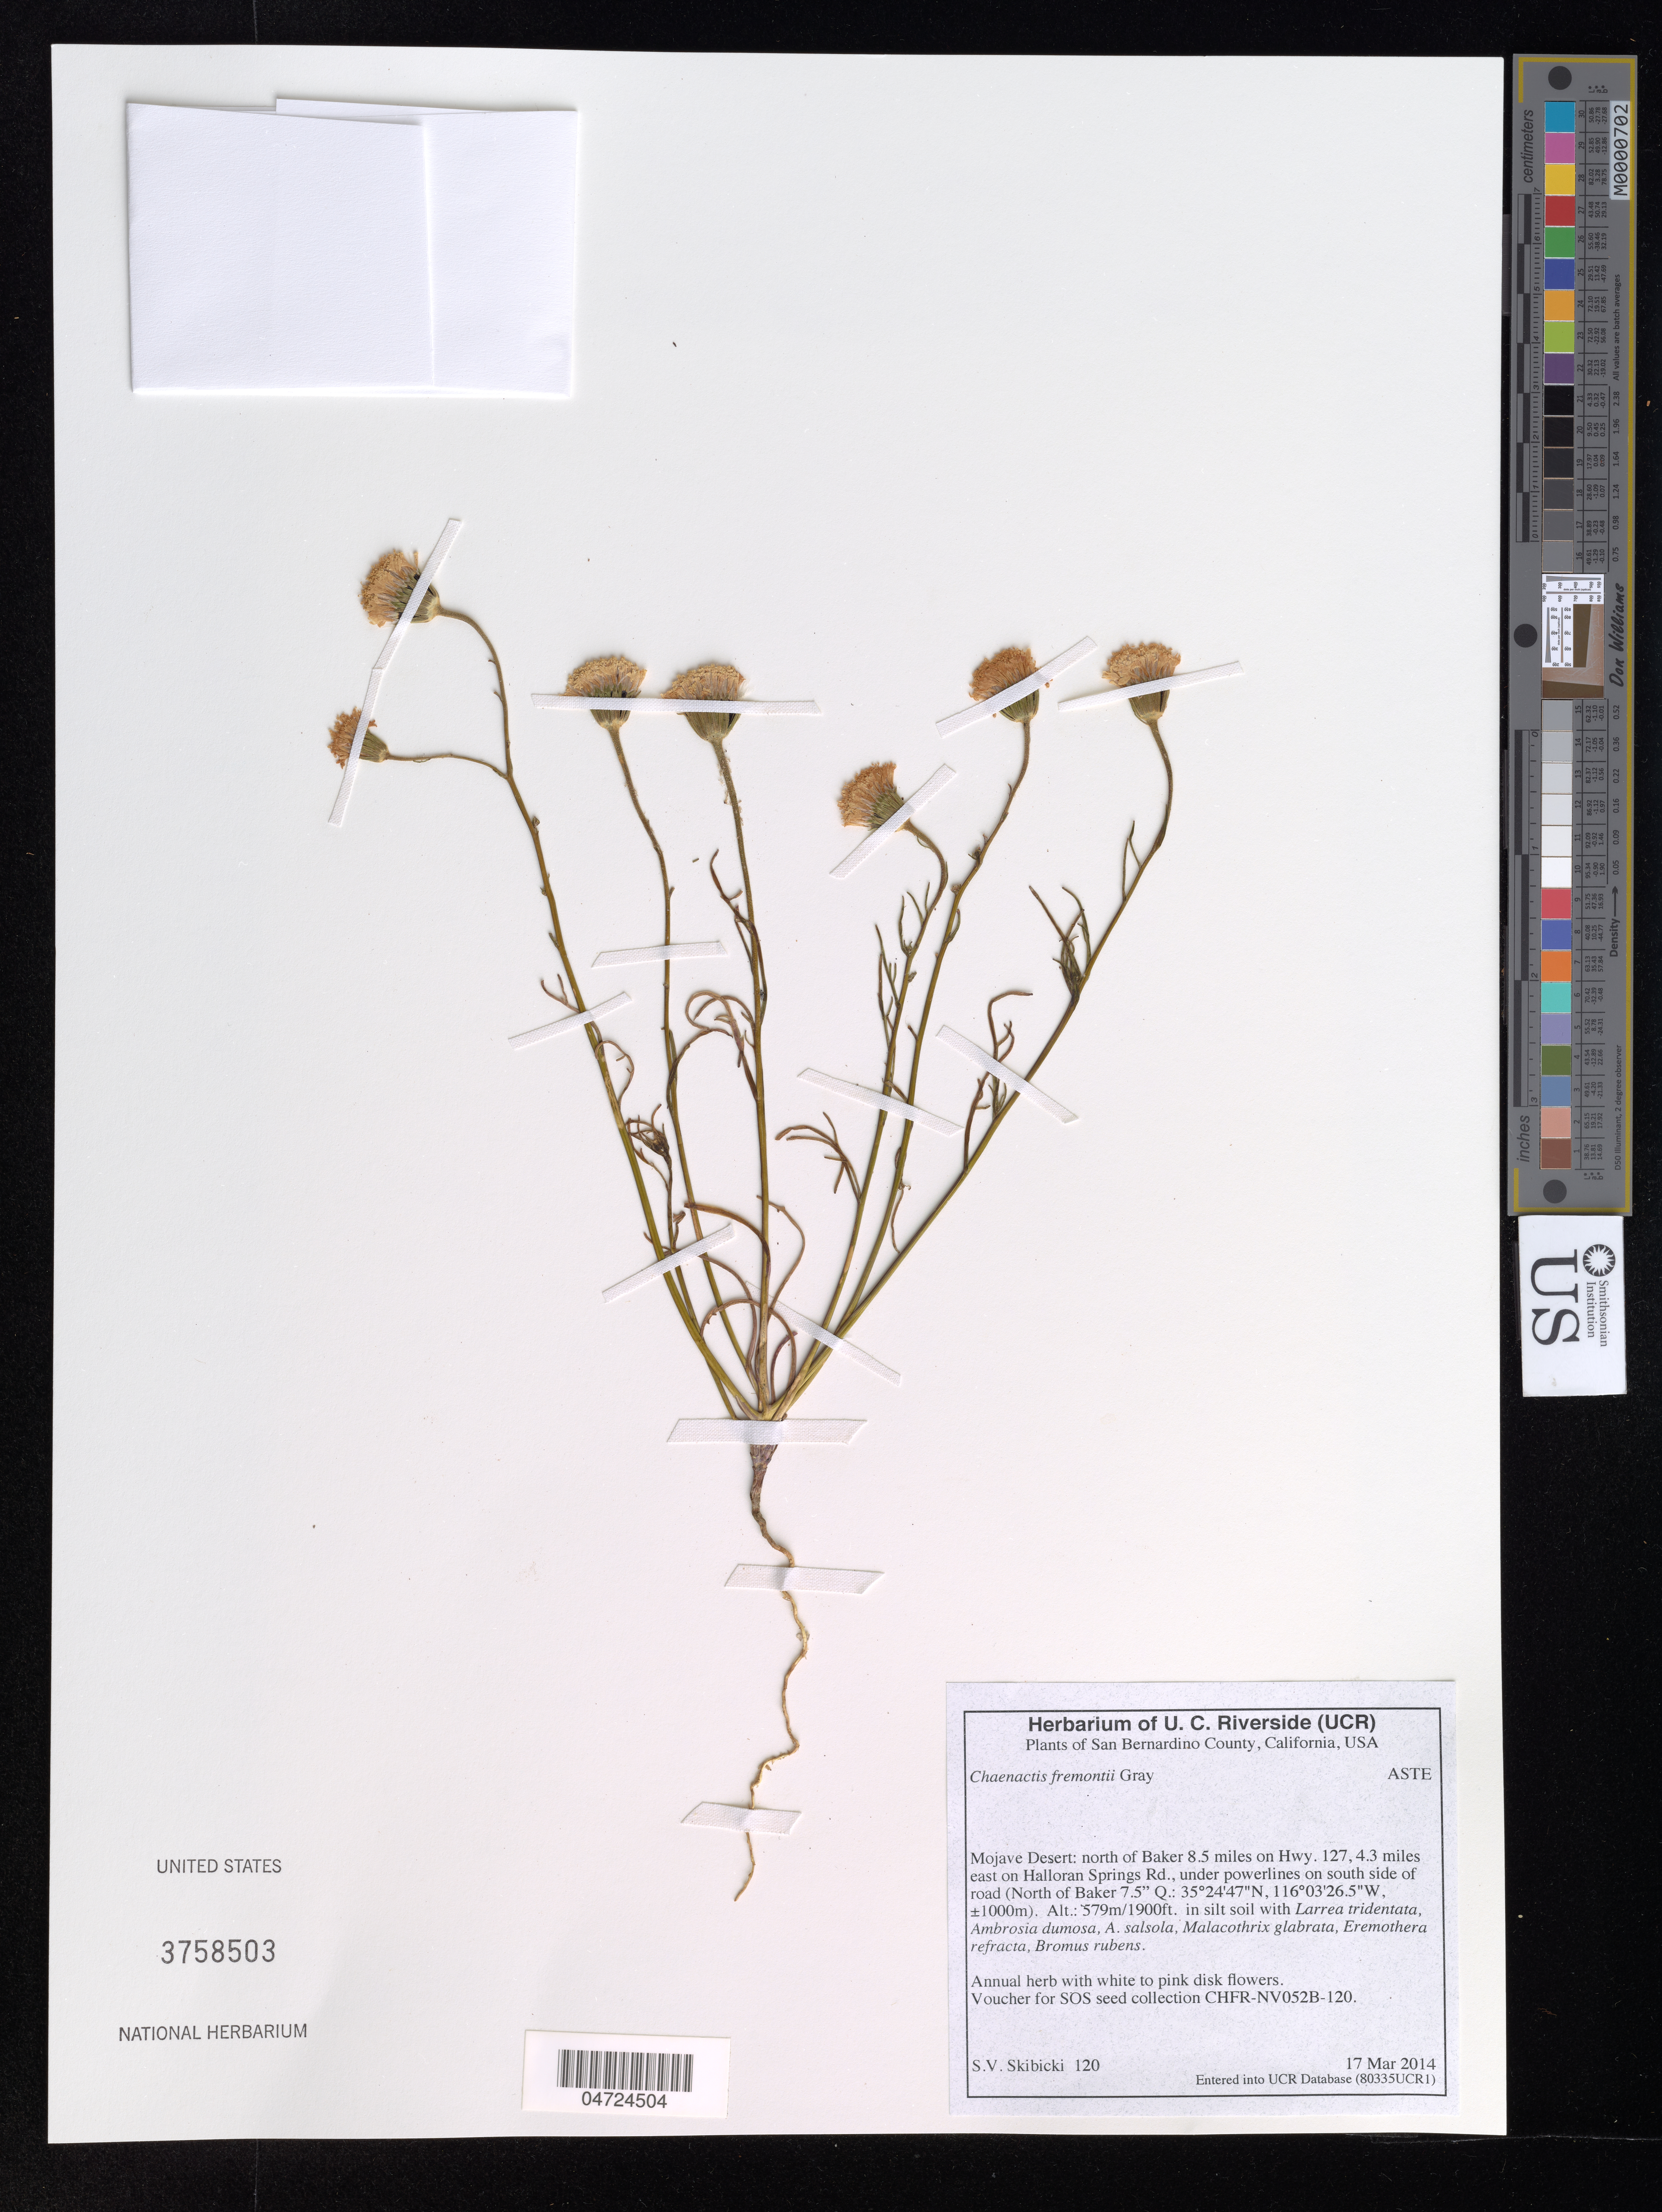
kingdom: Plantae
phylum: Tracheophyta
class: Magnoliopsida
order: Asterales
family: Asteraceae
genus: Chaenactis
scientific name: Chaenactis fremontii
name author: A. Gray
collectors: S. Skibicki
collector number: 120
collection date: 2014-03-17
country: United States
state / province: California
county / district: San Bernardino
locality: San Bernardino County. Mojave Desert: north of Baker 8.5 miles on Hwy. 127, 4.3 miles east on Halloran Springs Rd., under powerlines on south side of road (North of Baker 7.5" Q.).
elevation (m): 579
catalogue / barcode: US 3758503